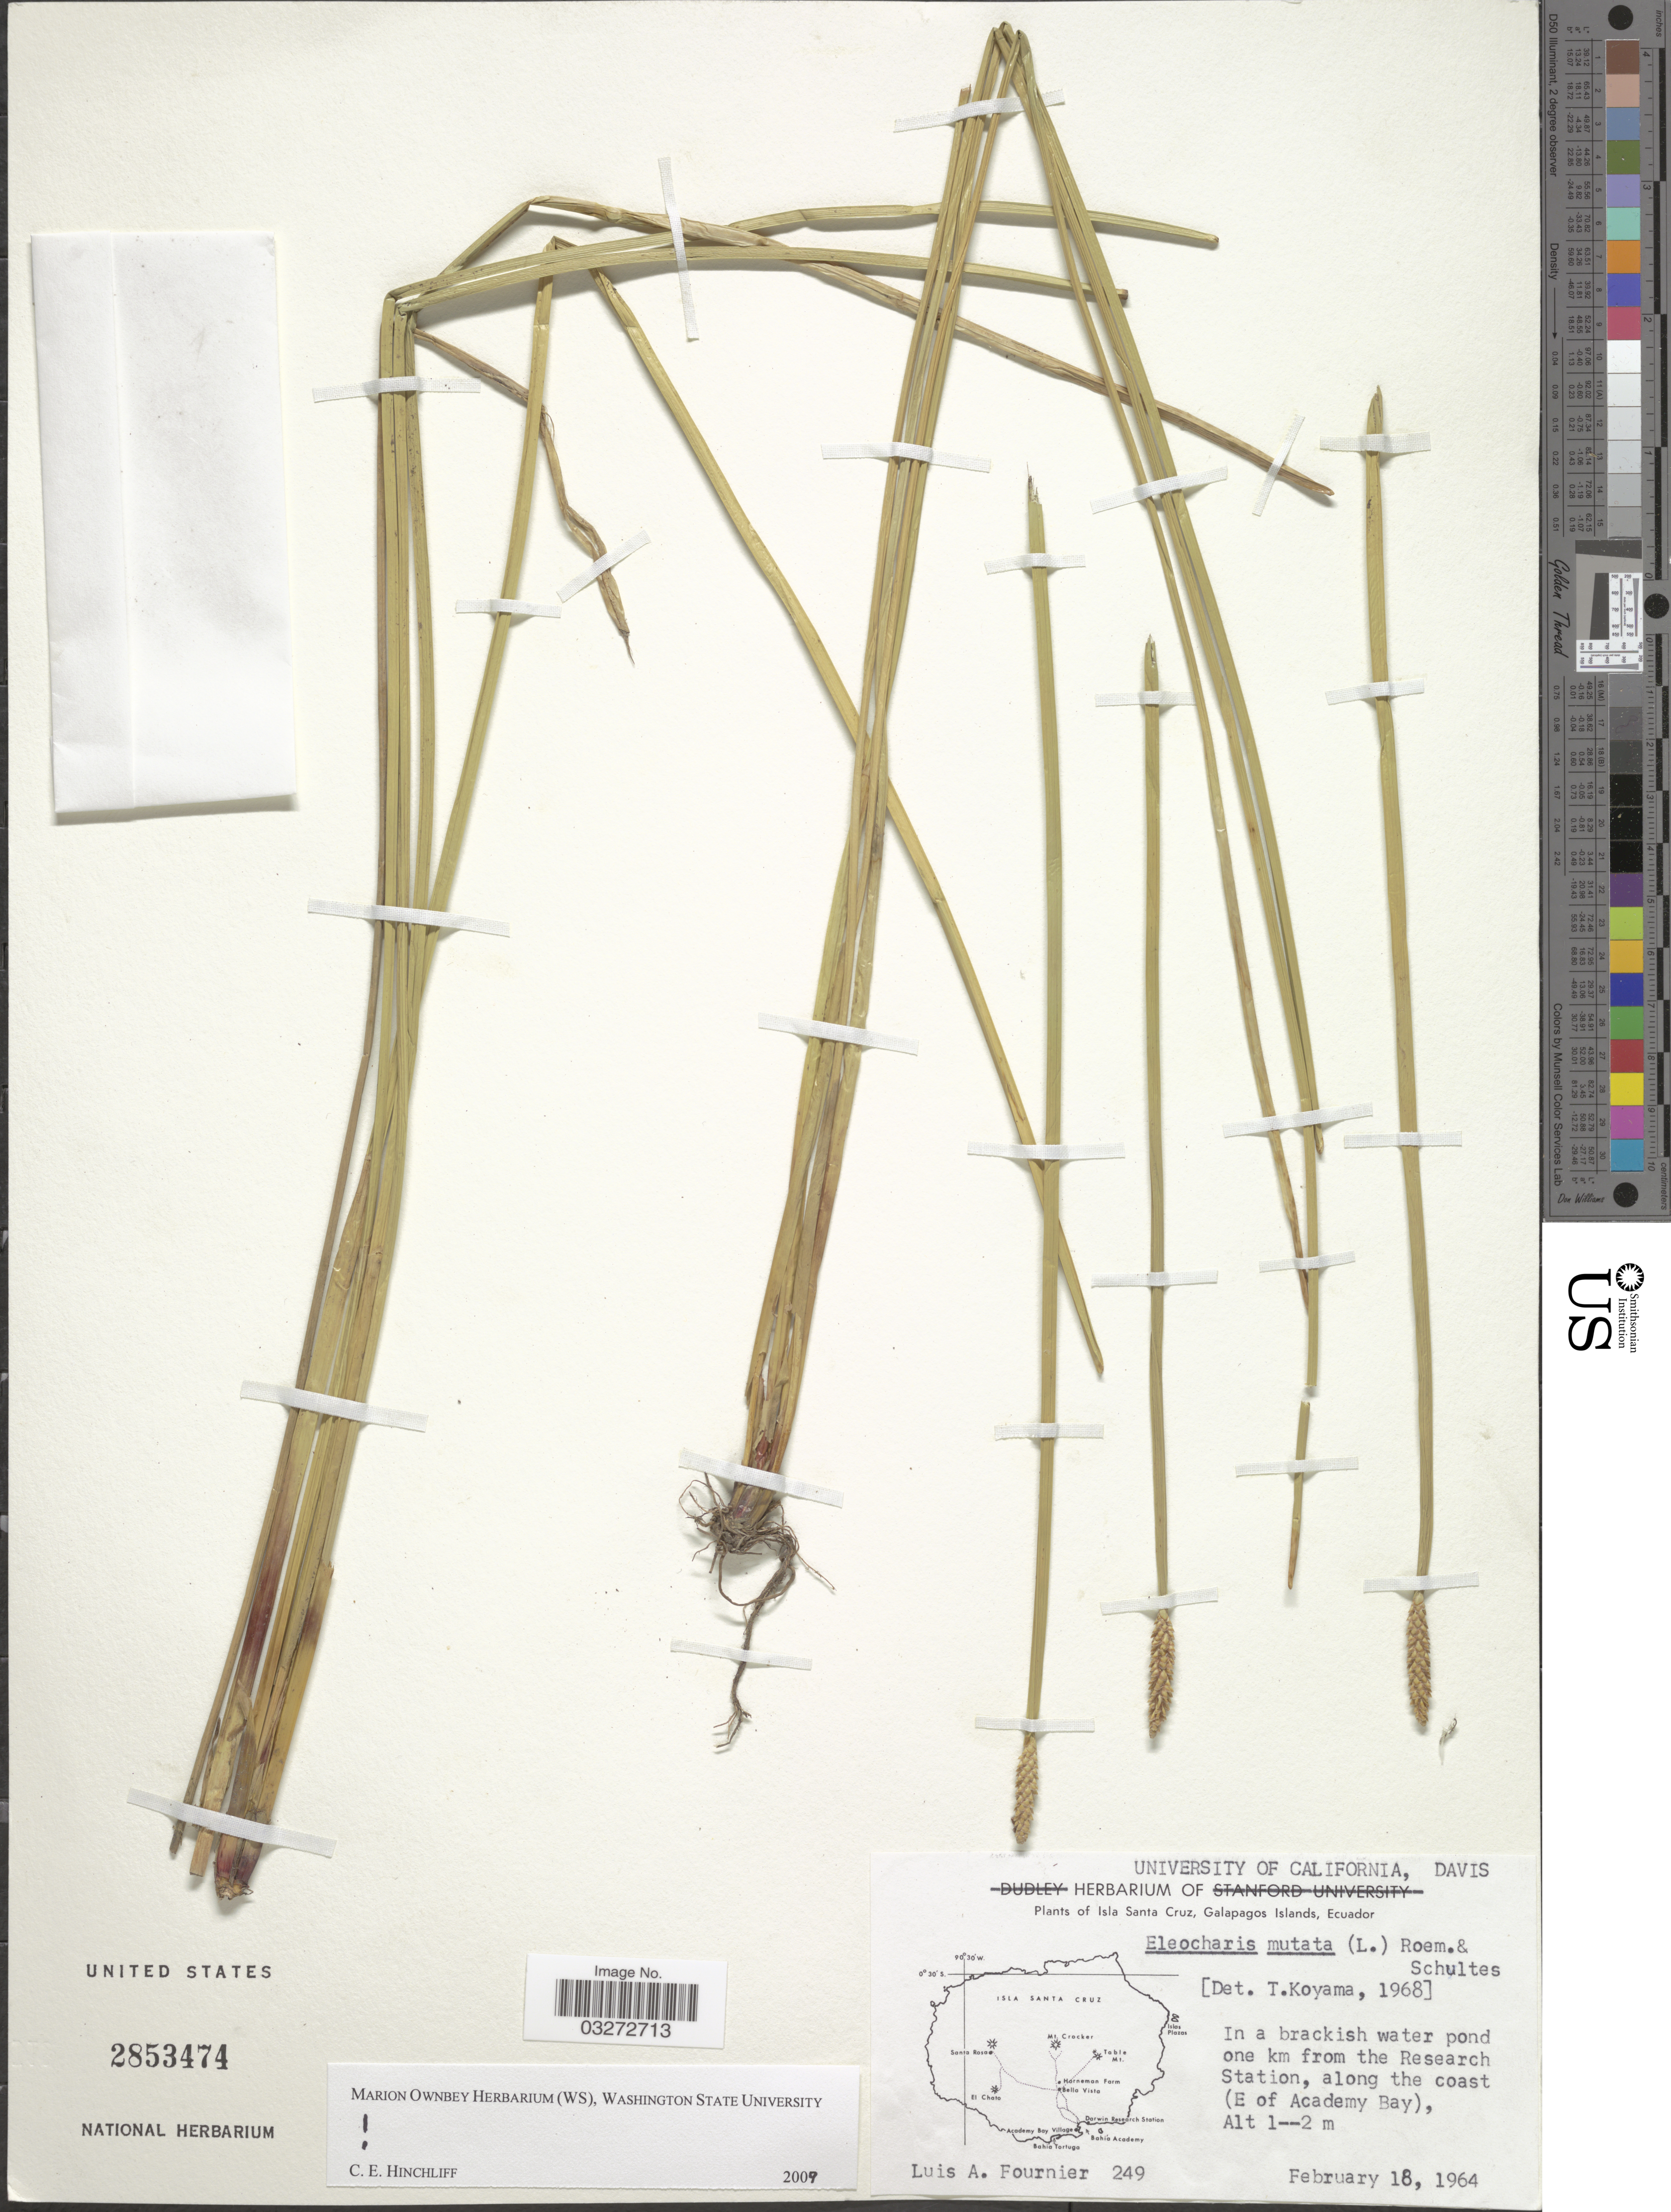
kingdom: Plantae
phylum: Tracheophyta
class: Liliopsida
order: Poales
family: Cyperaceae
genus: Eleocharis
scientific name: Eleocharis mutata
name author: (L.) Roem. & Schult.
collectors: L. A. Fournier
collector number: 249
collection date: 1964-02-18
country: Ecuador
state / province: Colón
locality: Isla Santa Cruz, Galapagos Islands. In a brackish water pond one km from the Research Station, along the coast (E of Academy Bay).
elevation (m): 1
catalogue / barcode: US 2853474